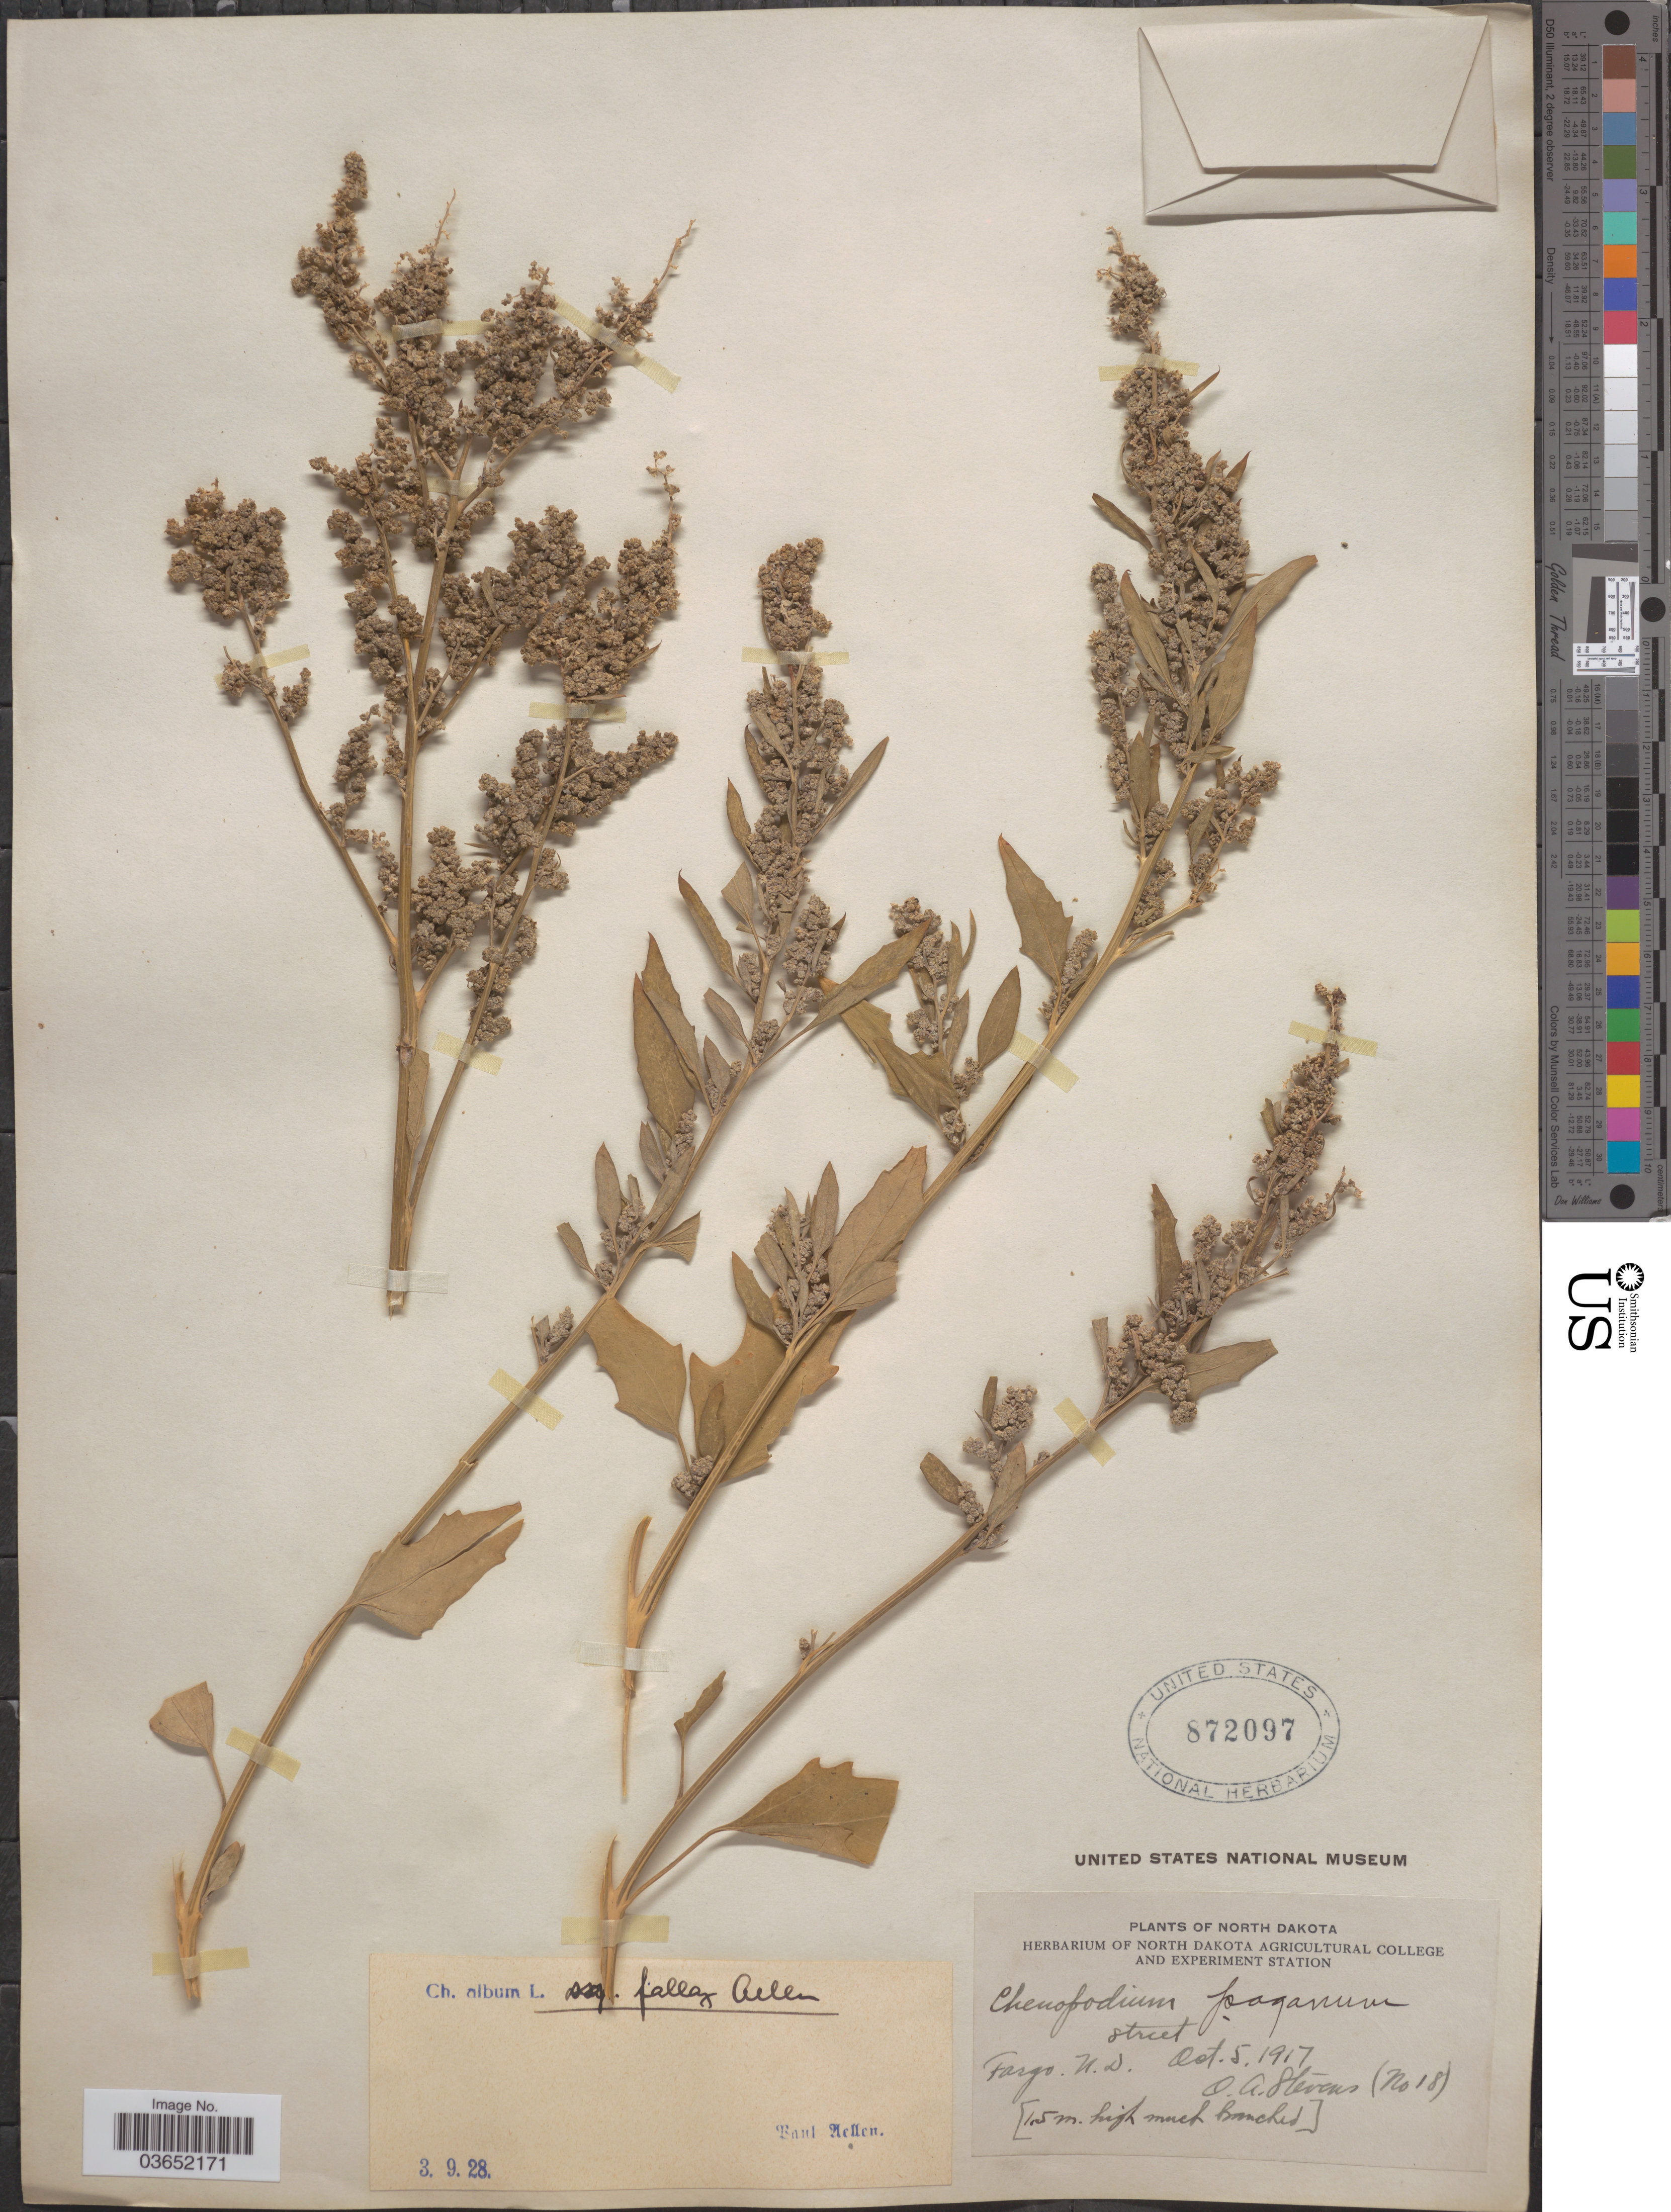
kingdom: Plantae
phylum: Tracheophyta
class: Magnoliopsida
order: Caryophyllales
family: Amaranthaceae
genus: Chenopodium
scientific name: Chenopodium album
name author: L.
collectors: O. A. Stevens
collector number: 18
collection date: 1917-10-05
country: United States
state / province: North Dakota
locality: Fargo.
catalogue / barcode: US 872097